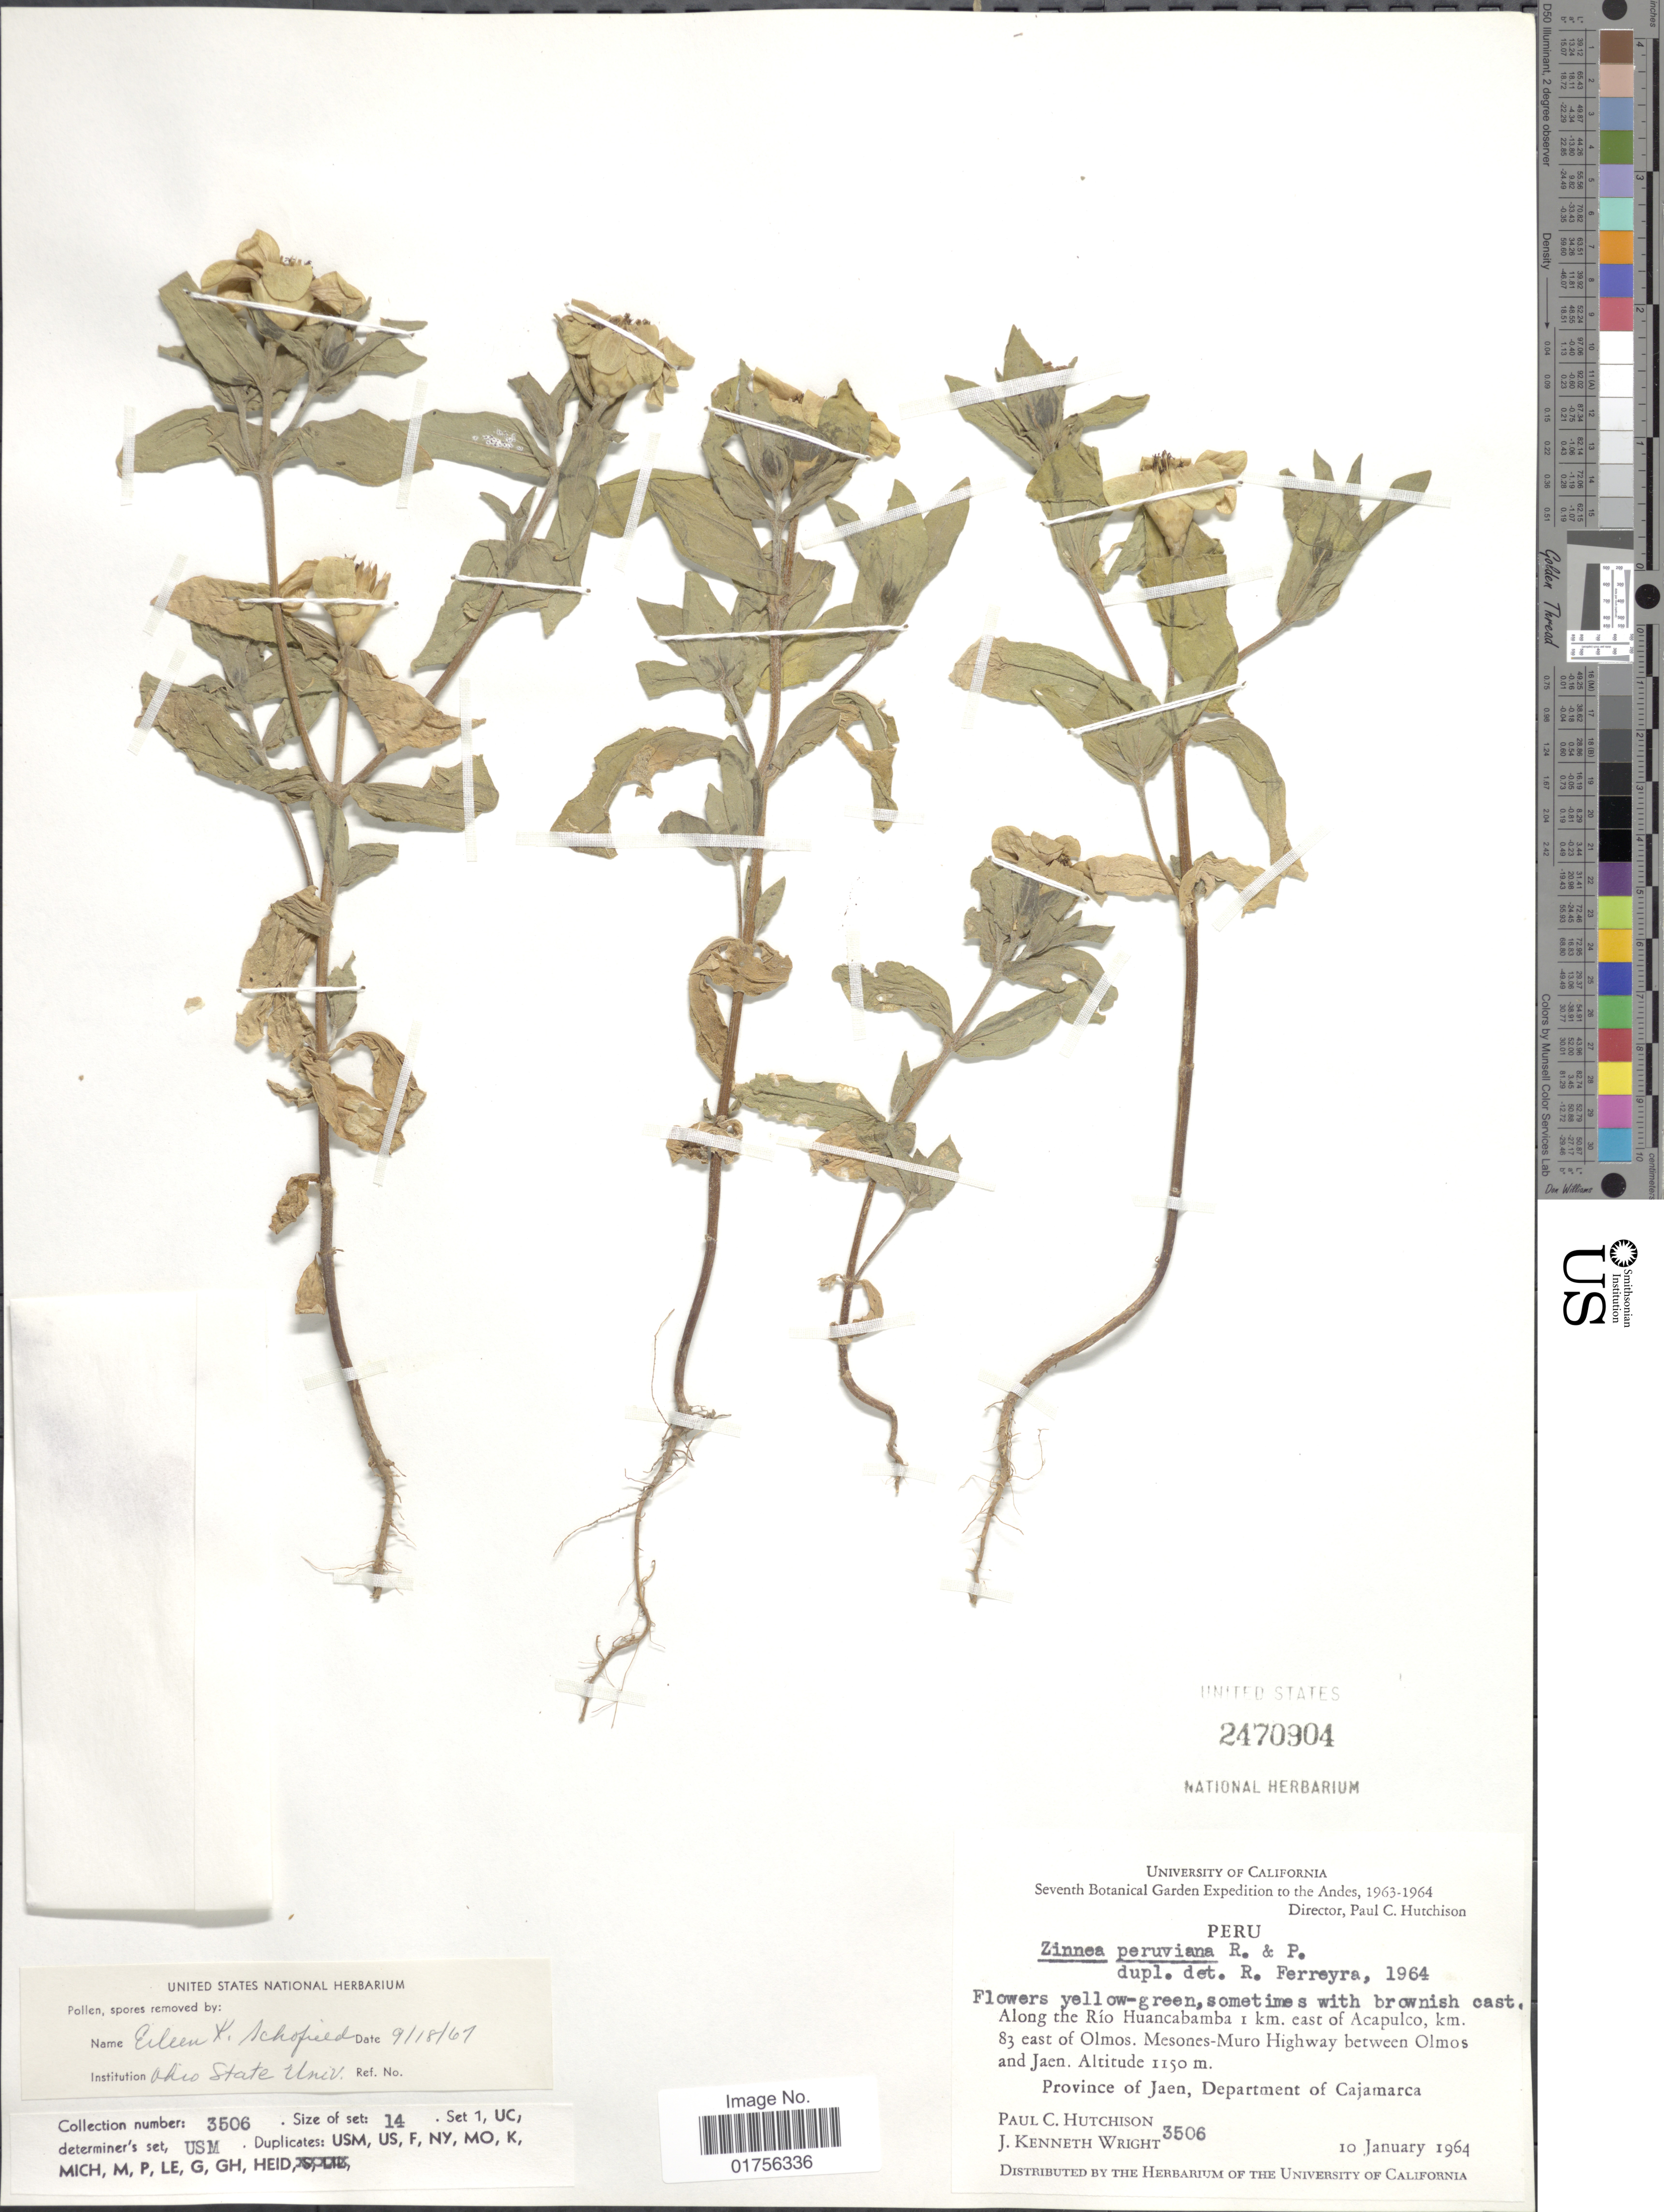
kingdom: Plantae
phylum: Tracheophyta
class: Magnoliopsida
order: Asterales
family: Asteraceae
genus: Zinnia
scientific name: Zinnia peruviana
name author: (L.) L.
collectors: P. C. Hutchison & J. K. Wright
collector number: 3506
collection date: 1964-01-10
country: Peru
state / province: Cajamarca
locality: A [long the Rio Huancabamba 1 km. east of Acapulco, km 83 east of Olmos, Mesones-Muro Highway between Olmos and Jaen, Province of Jaen, Department of Cajamarca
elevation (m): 1150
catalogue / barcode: US 2470904